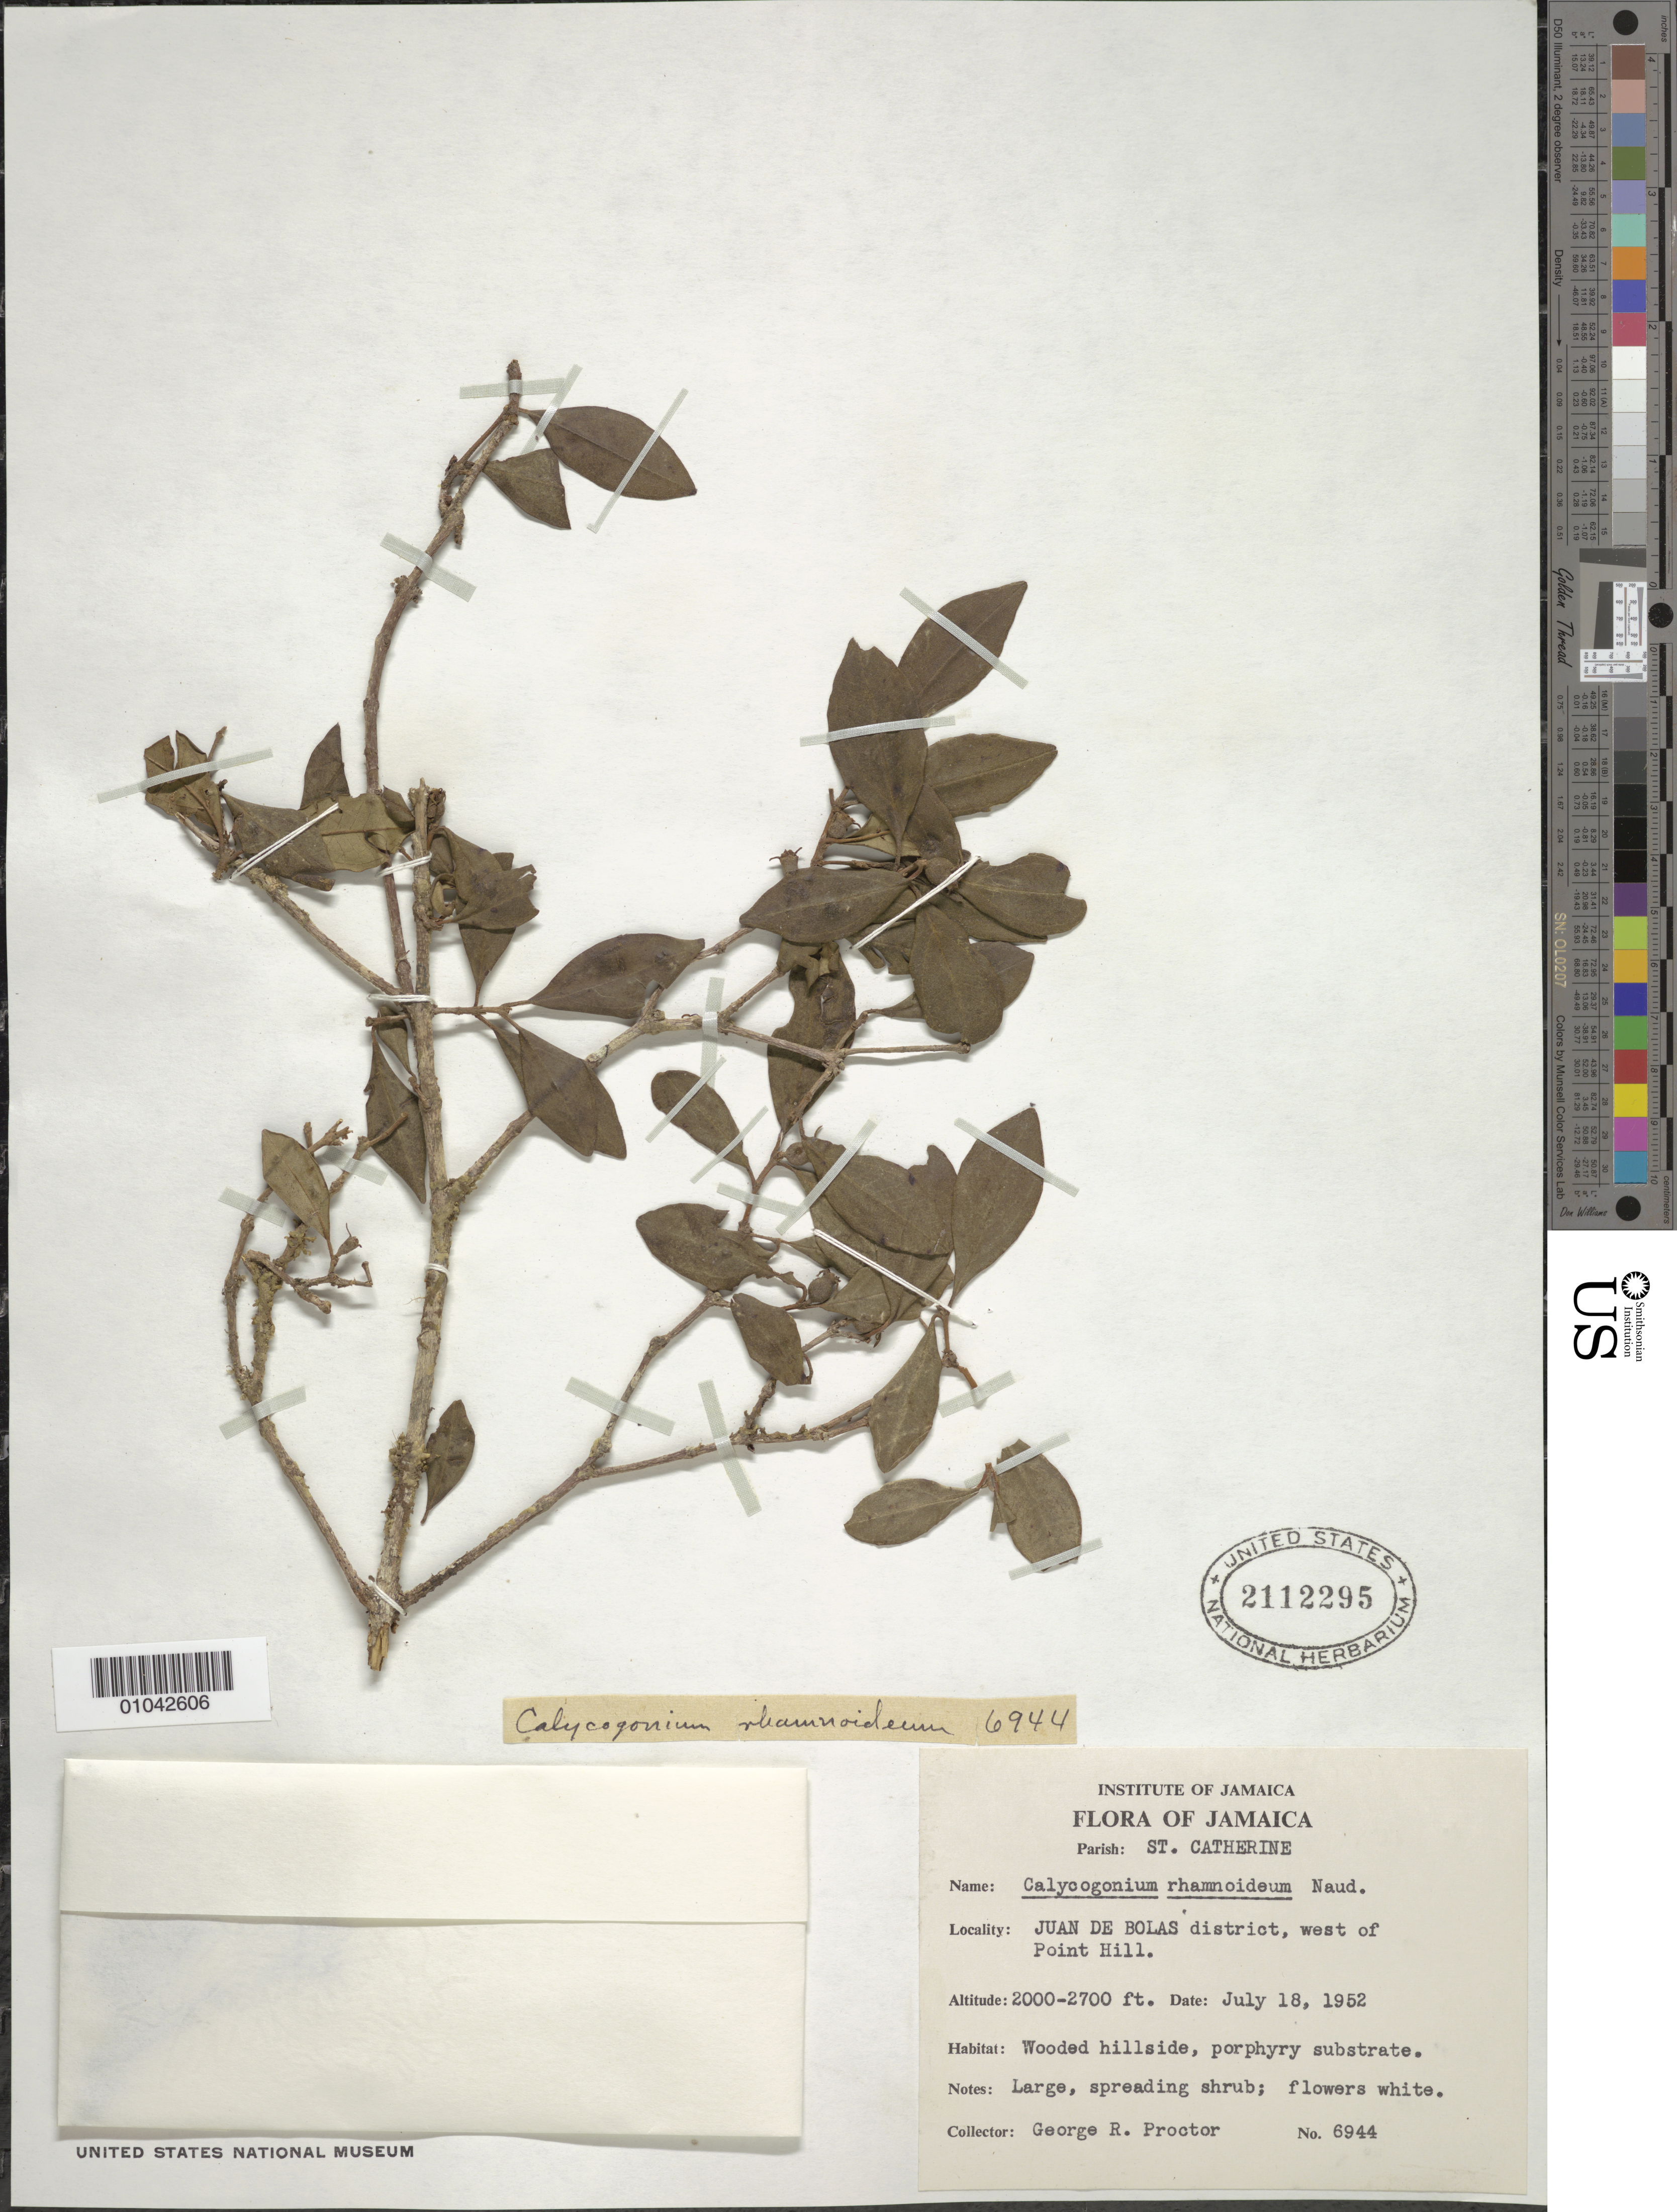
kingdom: Plantae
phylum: Tracheophyta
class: Magnoliopsida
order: Myrtales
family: Melastomataceae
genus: Calycogonium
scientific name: Calycogonium rhamnoideum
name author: Naudin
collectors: G. R. Proctor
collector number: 6944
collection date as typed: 18 Jul 1952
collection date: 1952-07-18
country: Cuba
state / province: St. Catherine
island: Cuba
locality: Juan de Bolas district, W of Point Hill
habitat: Wooded hillside, porphyry substrate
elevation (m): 610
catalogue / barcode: US 2112295